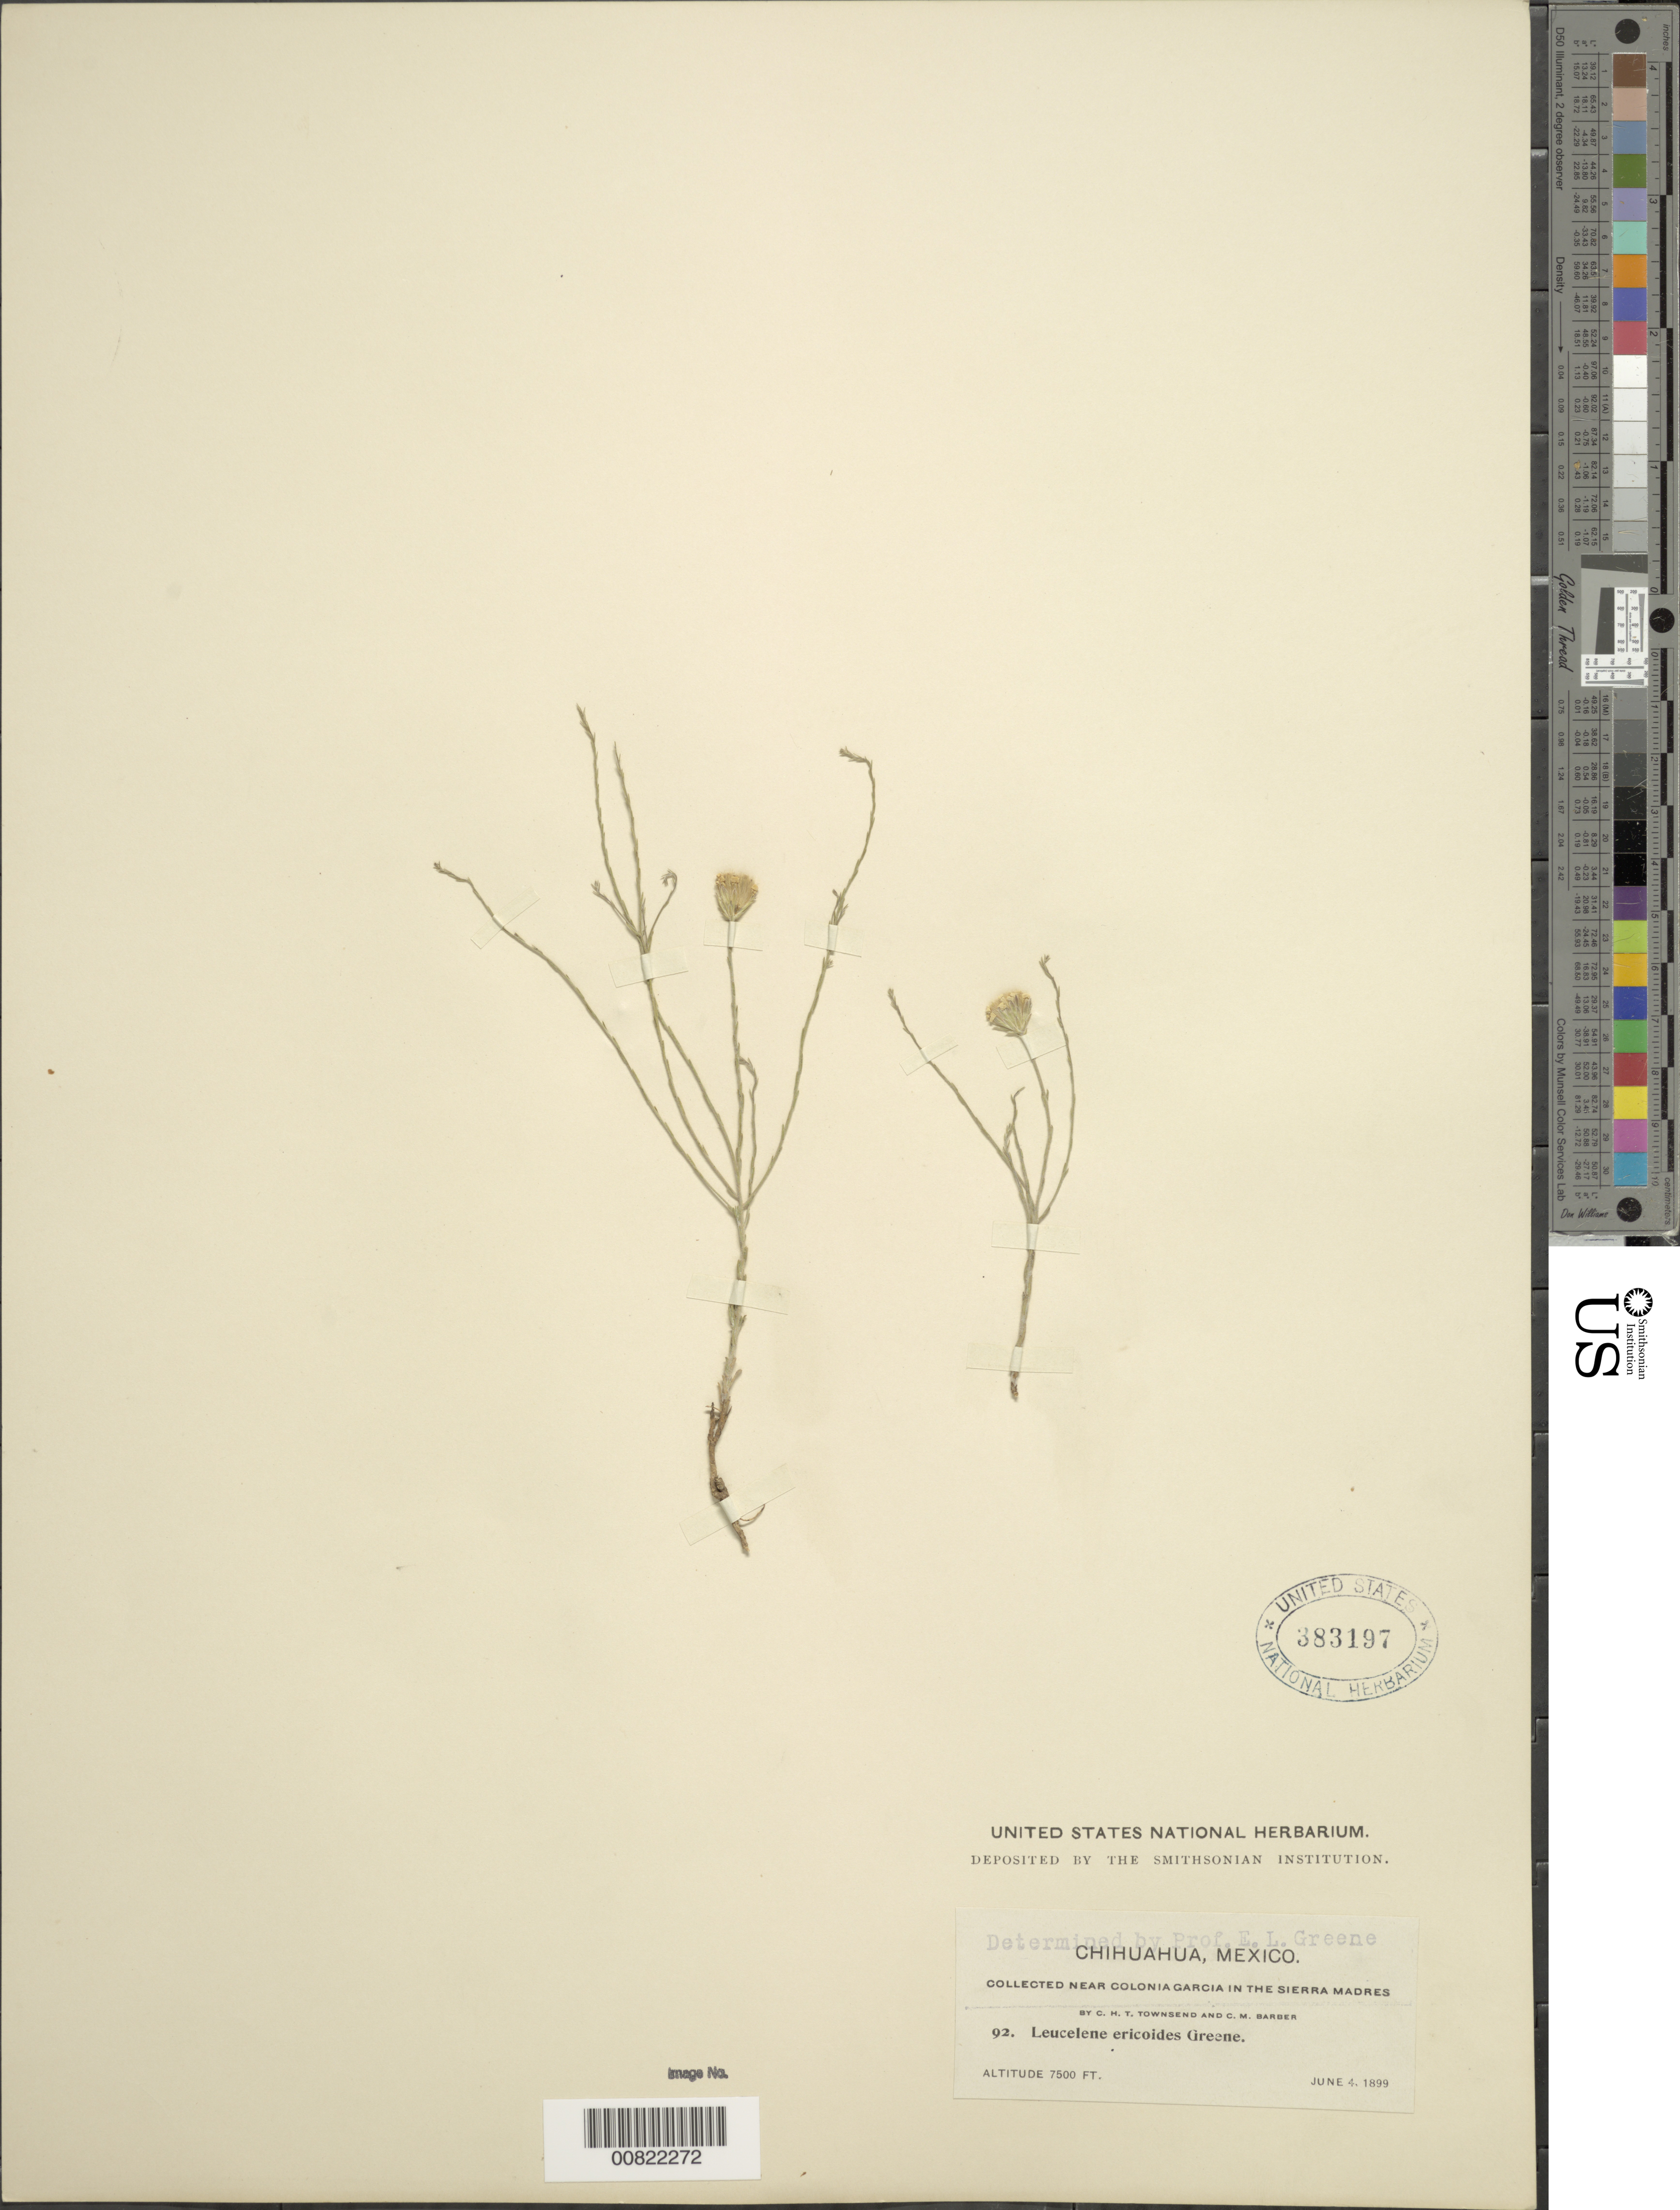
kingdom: Plantae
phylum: Tracheophyta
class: Magnoliopsida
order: Asterales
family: Asteraceae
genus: Chaetopappa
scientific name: Chaetopappa ericoides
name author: (Torr.) G.L. Nesom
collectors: C. H. T. Townsend & C. Barber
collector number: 92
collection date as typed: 04 Jun 1899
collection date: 1899-06-04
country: Mexico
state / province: Chihuahua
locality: Near Colonia García in the Sierra Madre, Chihuahua.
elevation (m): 2286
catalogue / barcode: US 383197